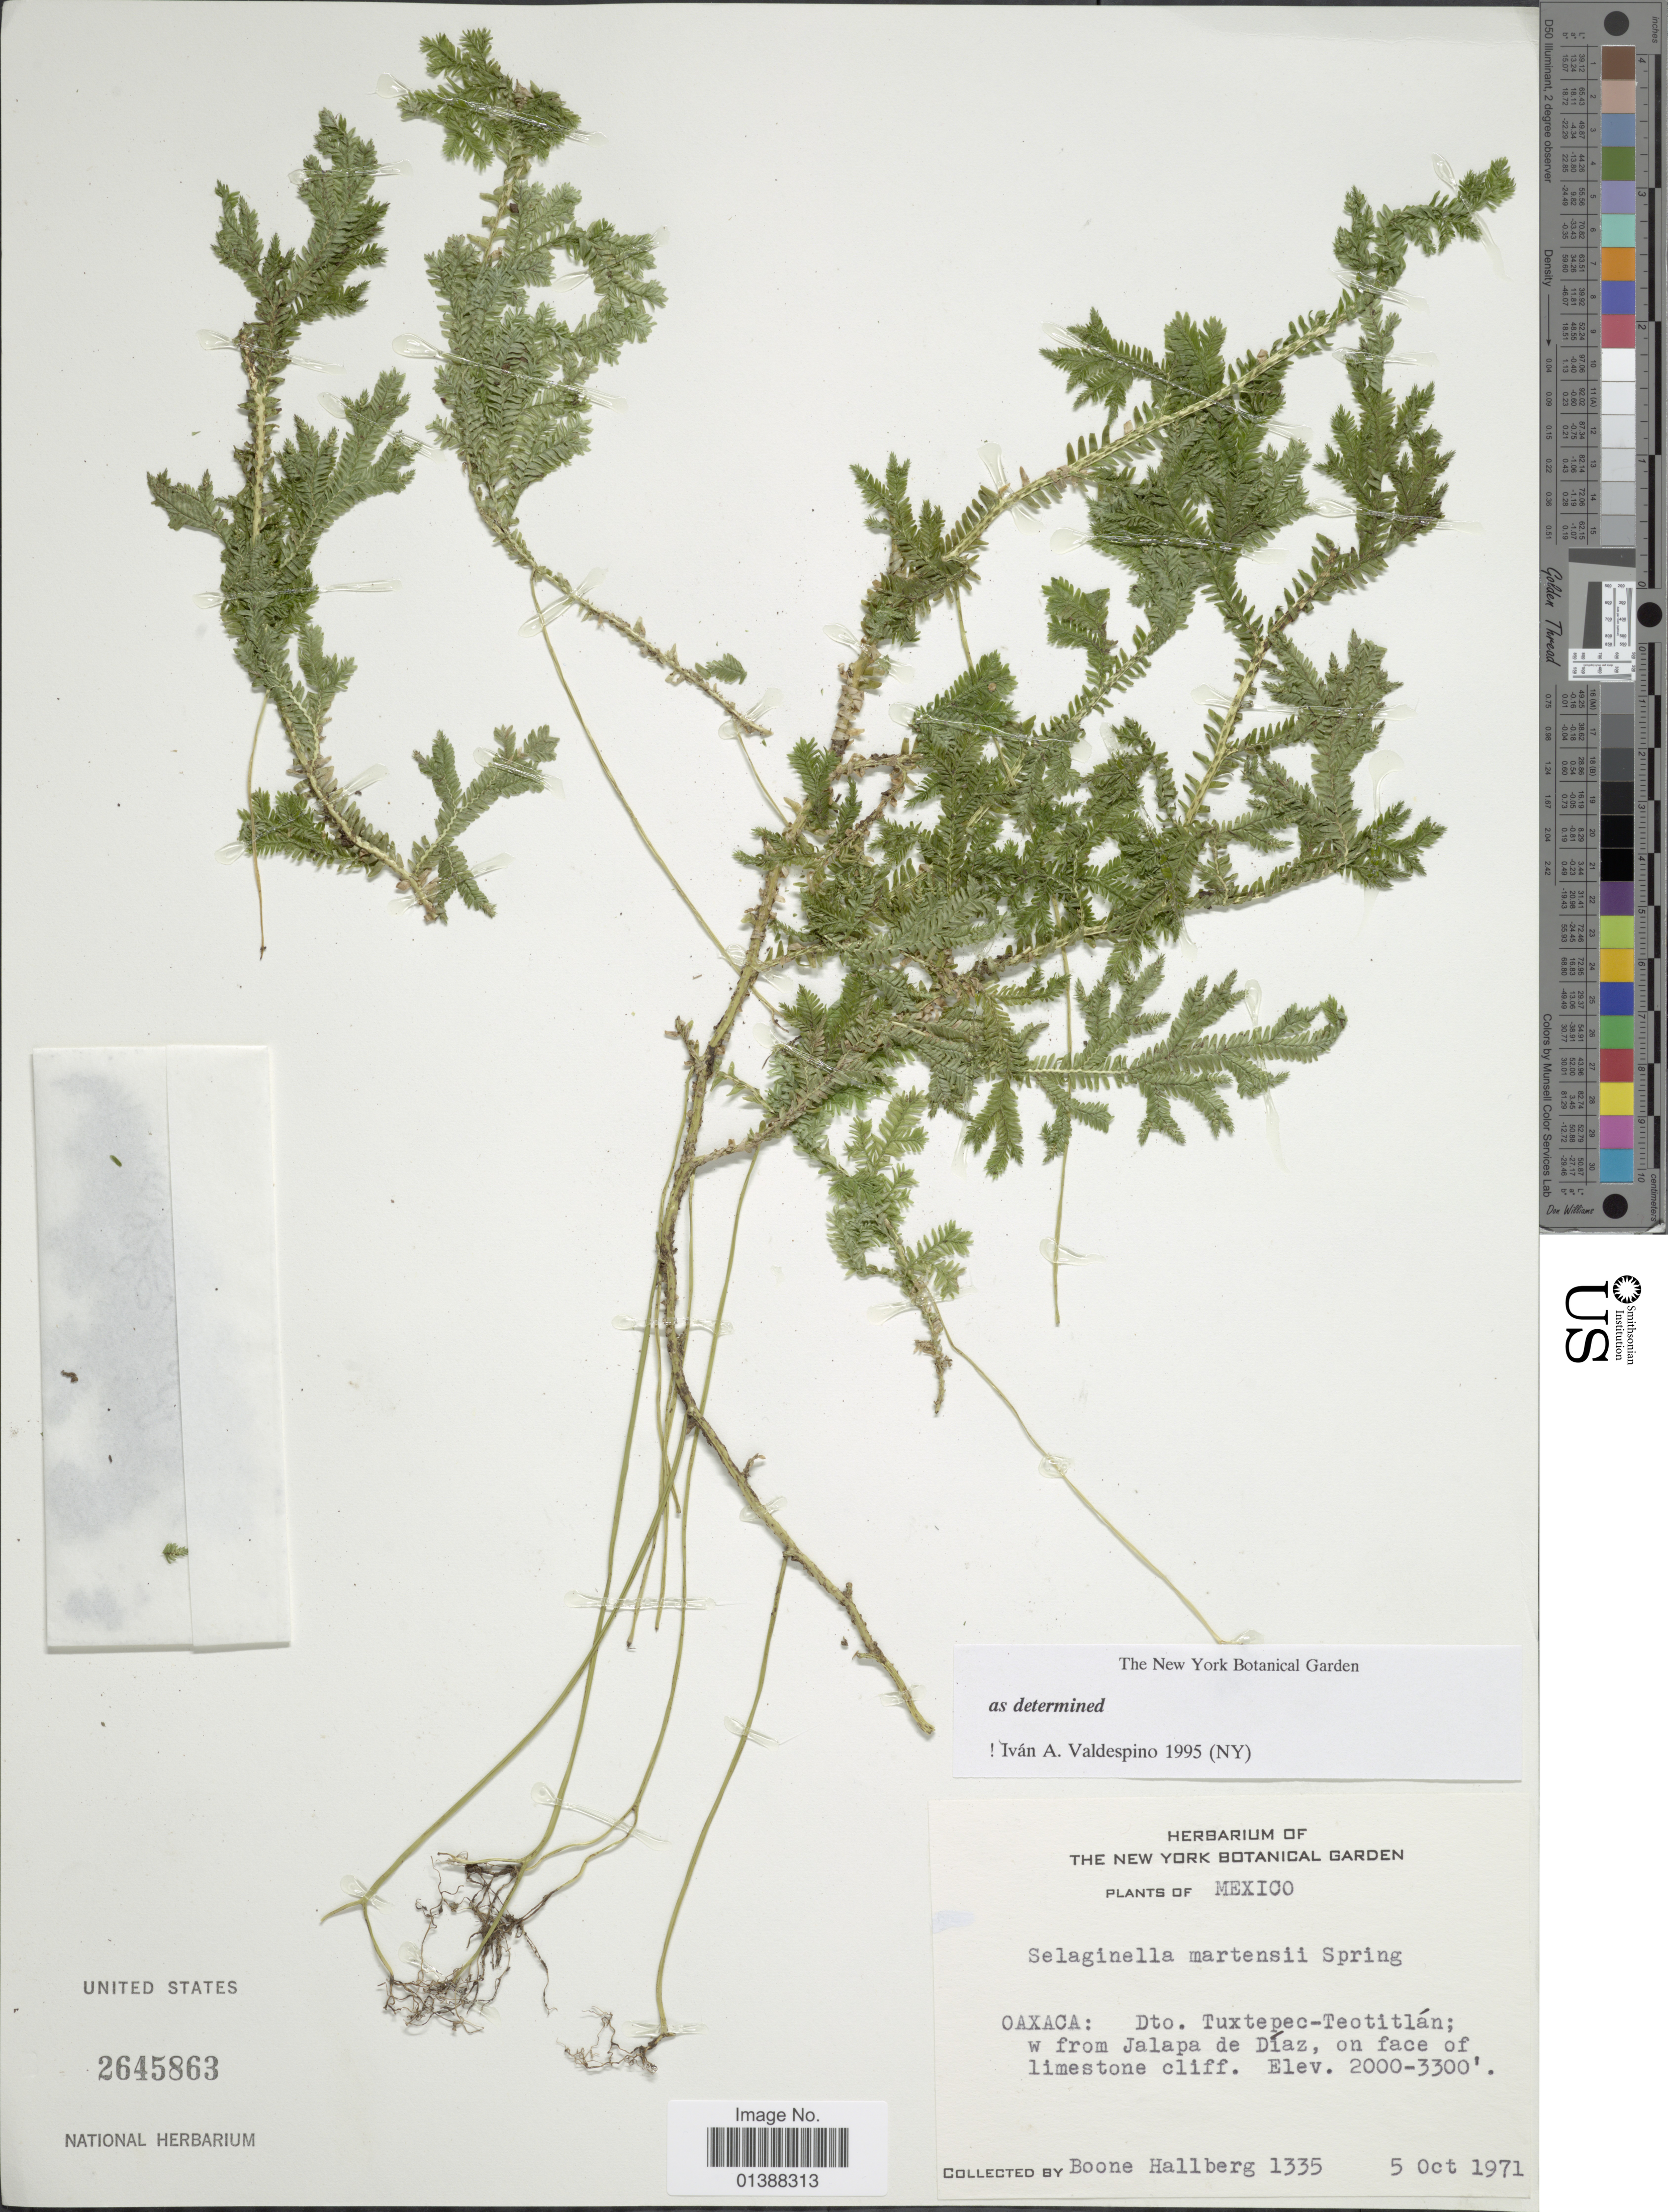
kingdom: Plantae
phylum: Tracheophyta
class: Lycopodiopsida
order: Selaginellales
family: Selaginellaceae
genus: Selaginella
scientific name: Selaginella martensii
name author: Spring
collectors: B. Hallberg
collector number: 1335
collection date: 1971-10-05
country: Mexico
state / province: Oaxaca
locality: Dto Tuxtpec-Teotitlán; w from Jalapa de Díaz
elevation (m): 610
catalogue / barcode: US 2645863